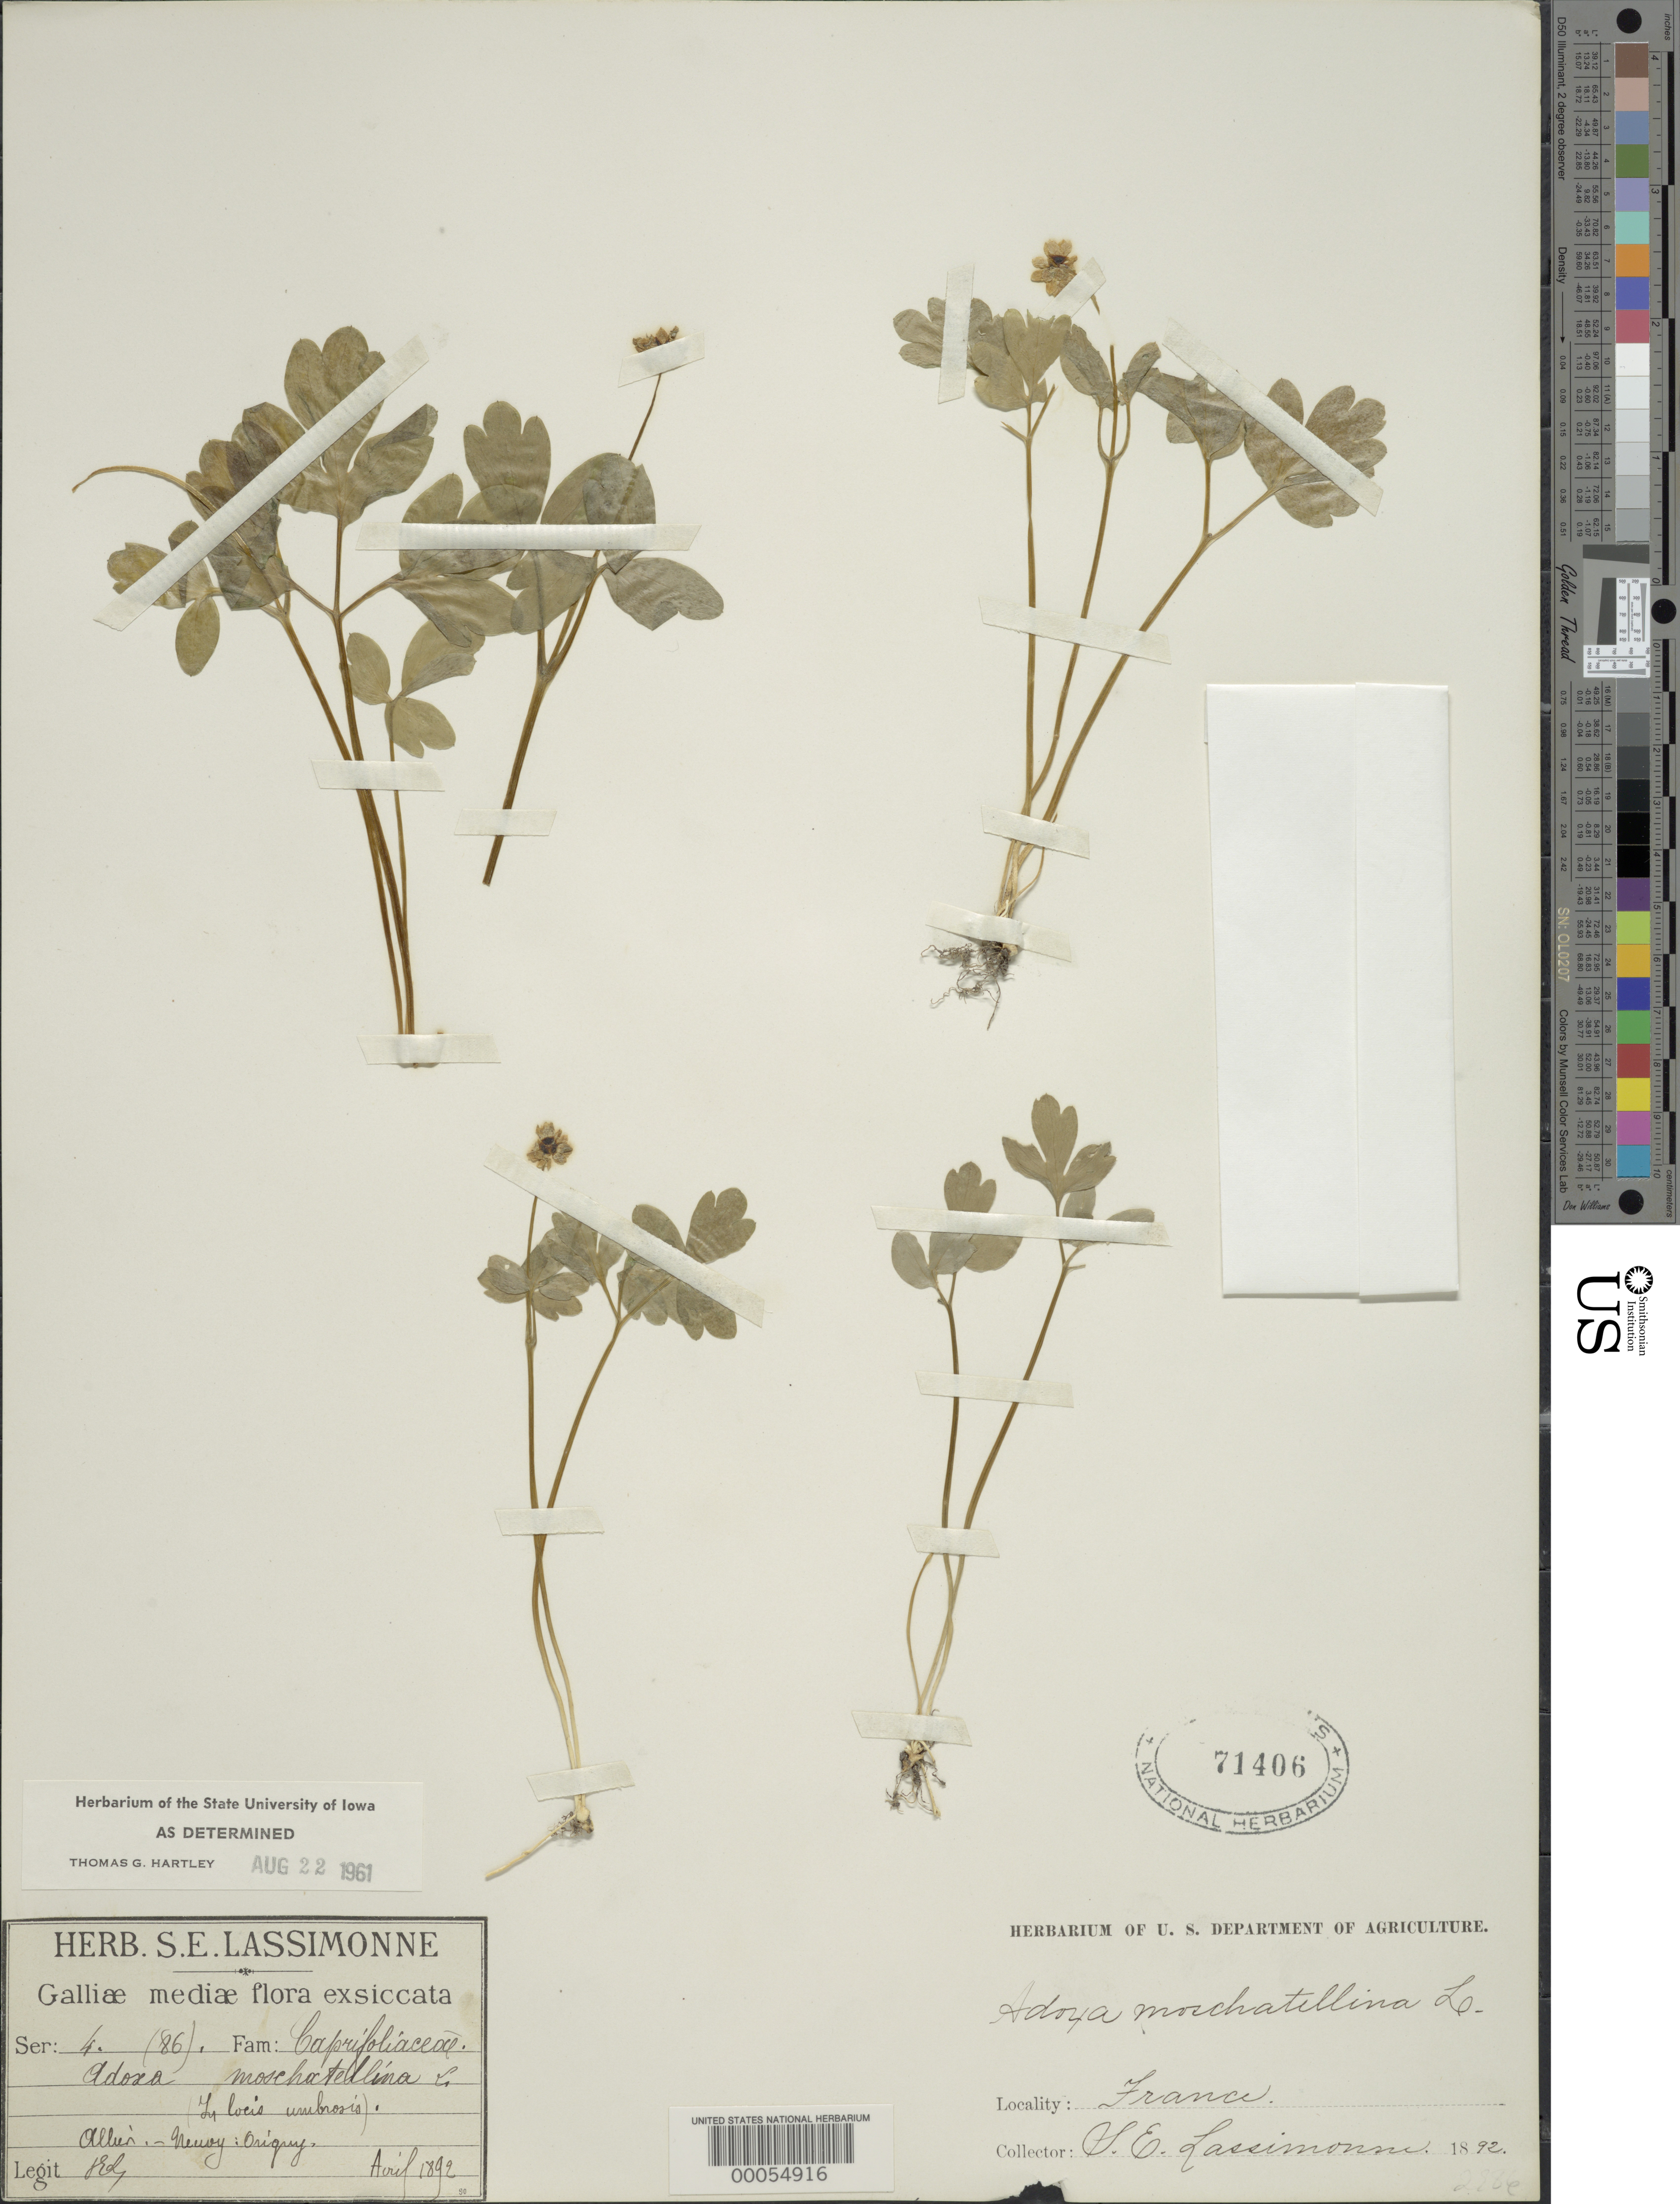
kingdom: Plantae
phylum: Tracheophyta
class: Magnoliopsida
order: Dipsacales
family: Viburnaceae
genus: Adoxa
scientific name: Adoxa moschatellina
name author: L.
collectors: S. Lassimonne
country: France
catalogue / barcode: US 71406